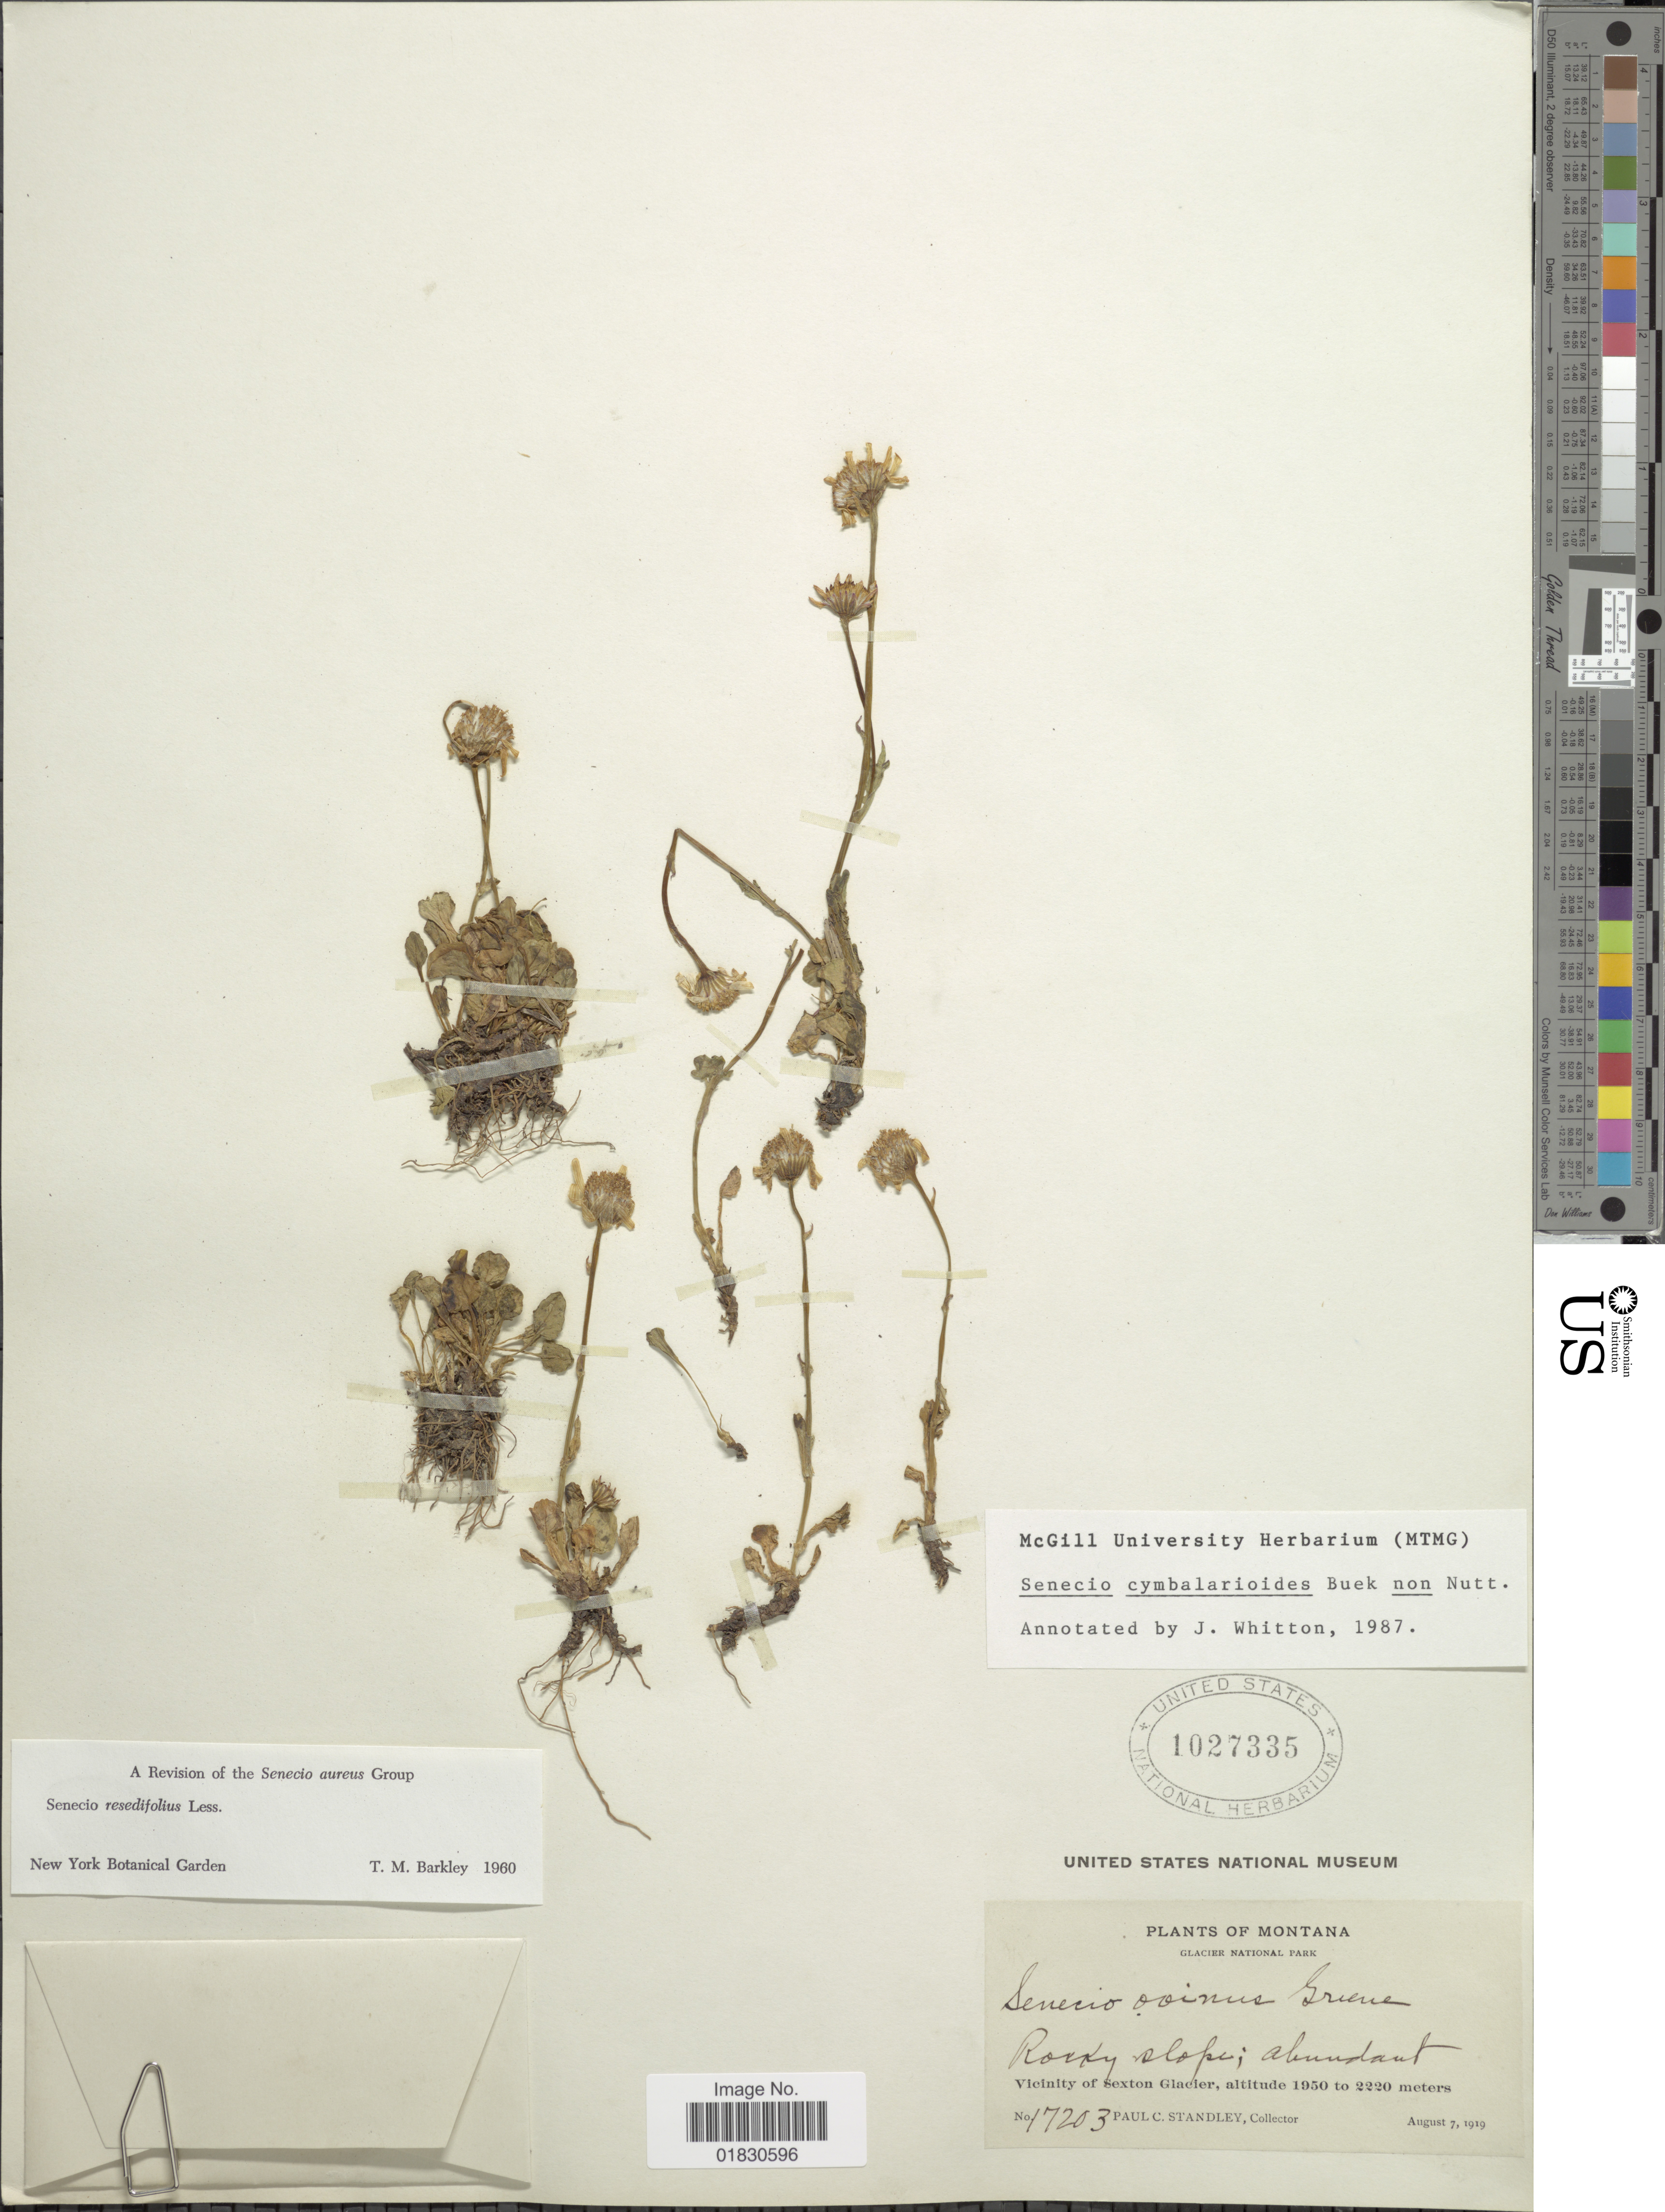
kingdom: Plantae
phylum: Tracheophyta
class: Magnoliopsida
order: Asterales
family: Asteraceae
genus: Packera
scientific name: Packera cymbalarioides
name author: (H. Buek) W.A. Weber & Á. Löve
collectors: P. C. Standley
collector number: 17203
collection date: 1919-08-07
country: United States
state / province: Montana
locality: Vicinity of Sexton Glacier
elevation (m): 1950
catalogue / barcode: US 1027335